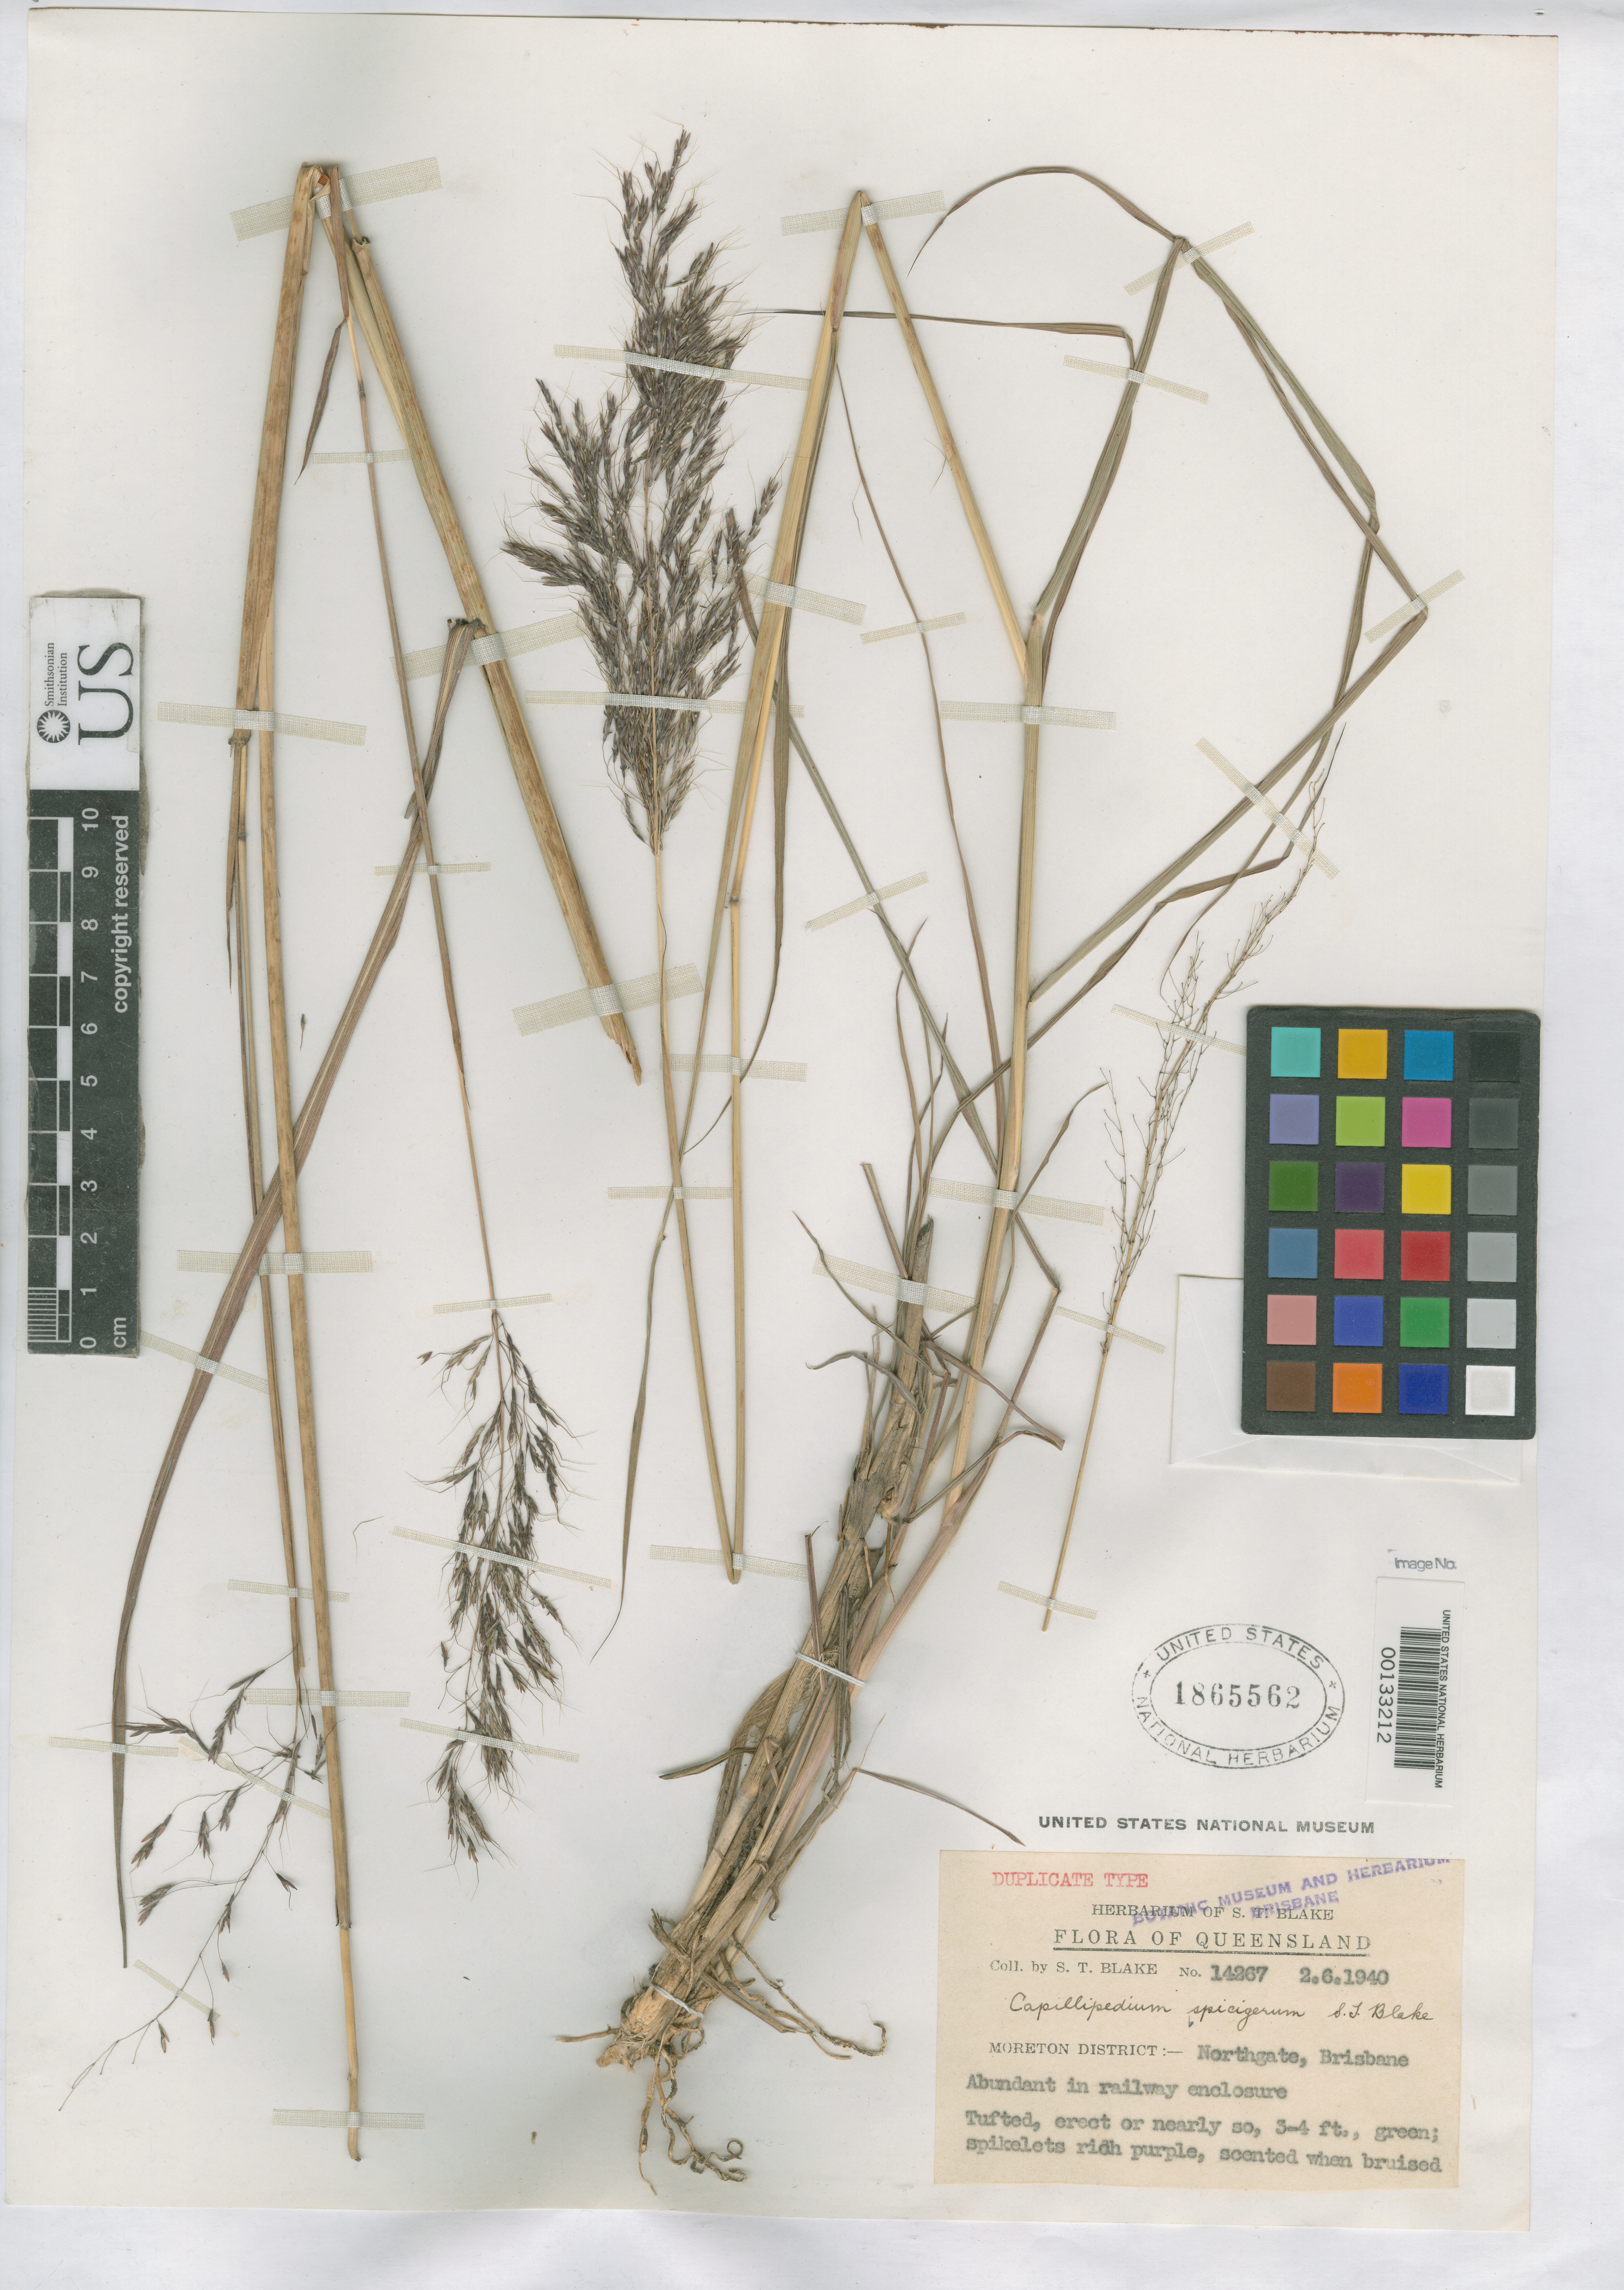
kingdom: Plantae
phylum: Tracheophyta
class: Liliopsida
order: Poales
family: Poaceae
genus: Capillipedium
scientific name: Capillipedium spicigerum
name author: S.T. Blake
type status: Isotype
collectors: S. T. Blake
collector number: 14267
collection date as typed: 02 Jun 1940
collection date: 1940-06-02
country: Australia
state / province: Queensland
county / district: Moreton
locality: Northgate Brisbane.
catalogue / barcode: US 1865562